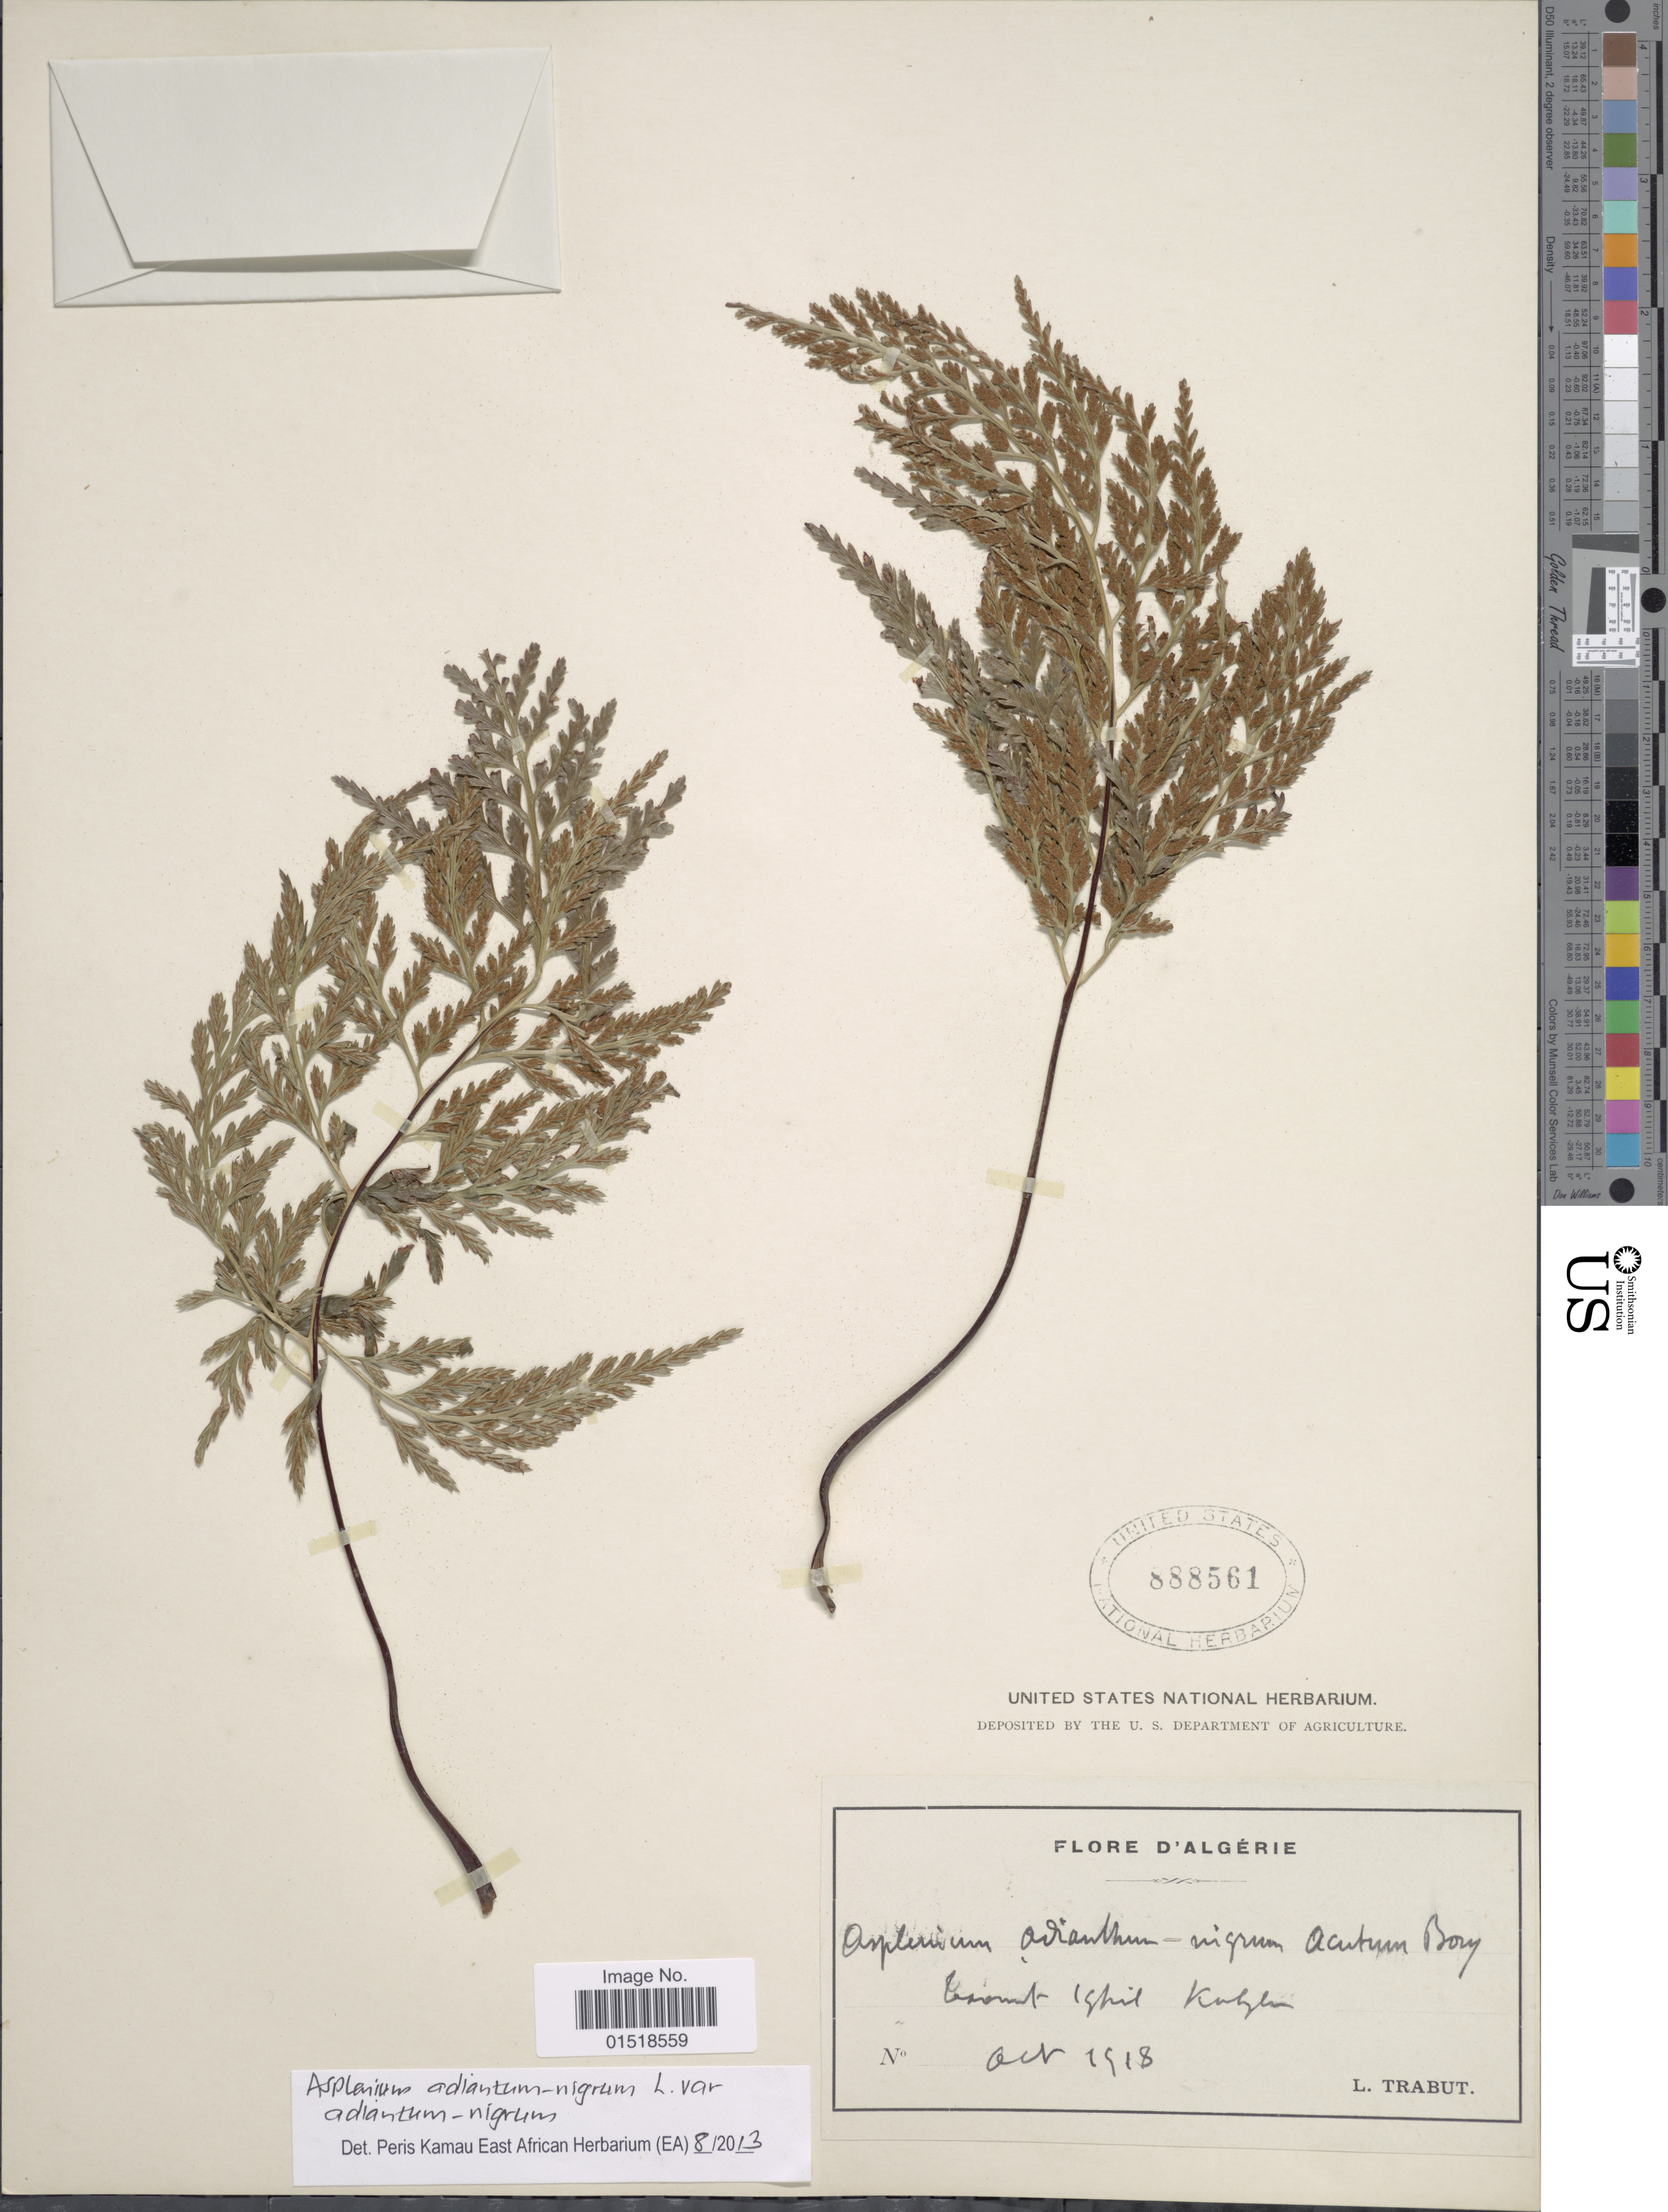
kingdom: Plantae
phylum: Tracheophyta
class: Polypodiopsida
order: Polypodiales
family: Aspleniaceae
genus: Asplenium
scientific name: Asplenium adiantum-nigrum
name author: L.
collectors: L. Trabut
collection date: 1918-10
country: Algeria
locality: Taourirt Ighil Kabyle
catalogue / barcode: US 888561